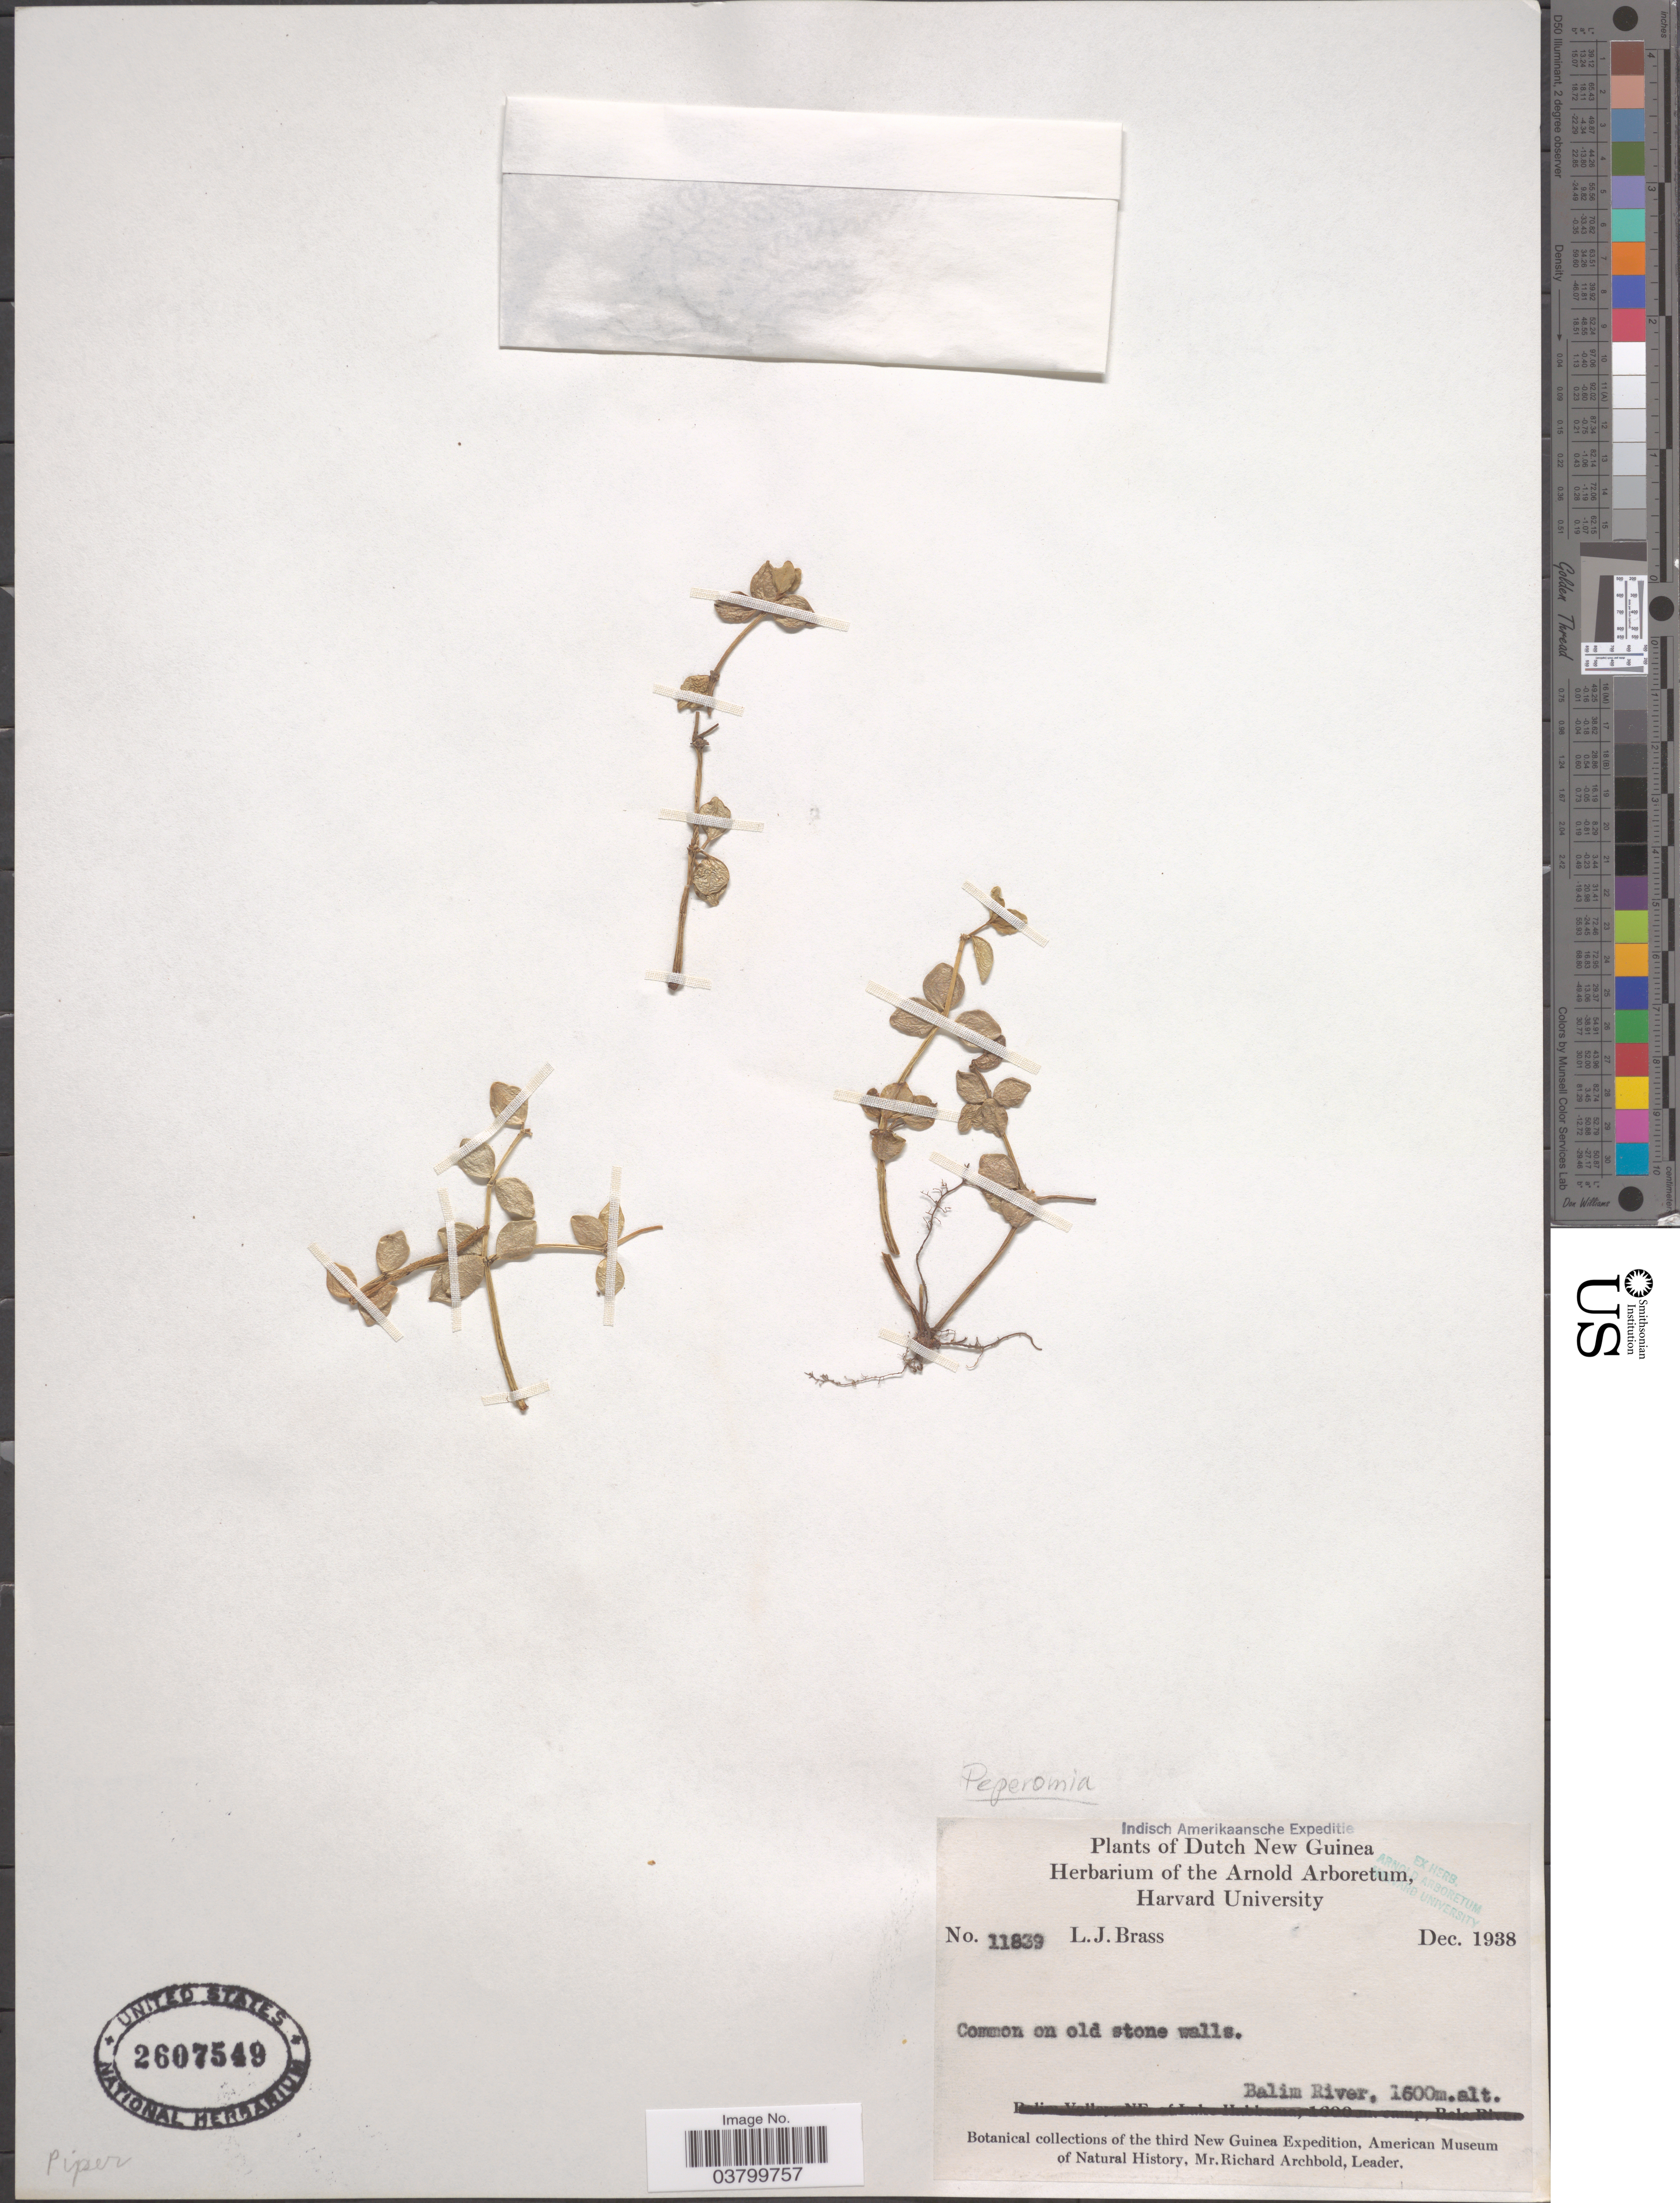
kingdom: Plantae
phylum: Tracheophyta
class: Magnoliopsida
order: Piperales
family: Piperaceae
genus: Peperomia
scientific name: Peperomia sp.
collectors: L. J. Brass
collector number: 11839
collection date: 1938-12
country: Indonesia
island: New Guinea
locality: Dutch New Guinea. Balim River.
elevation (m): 1600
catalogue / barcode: US 2607549